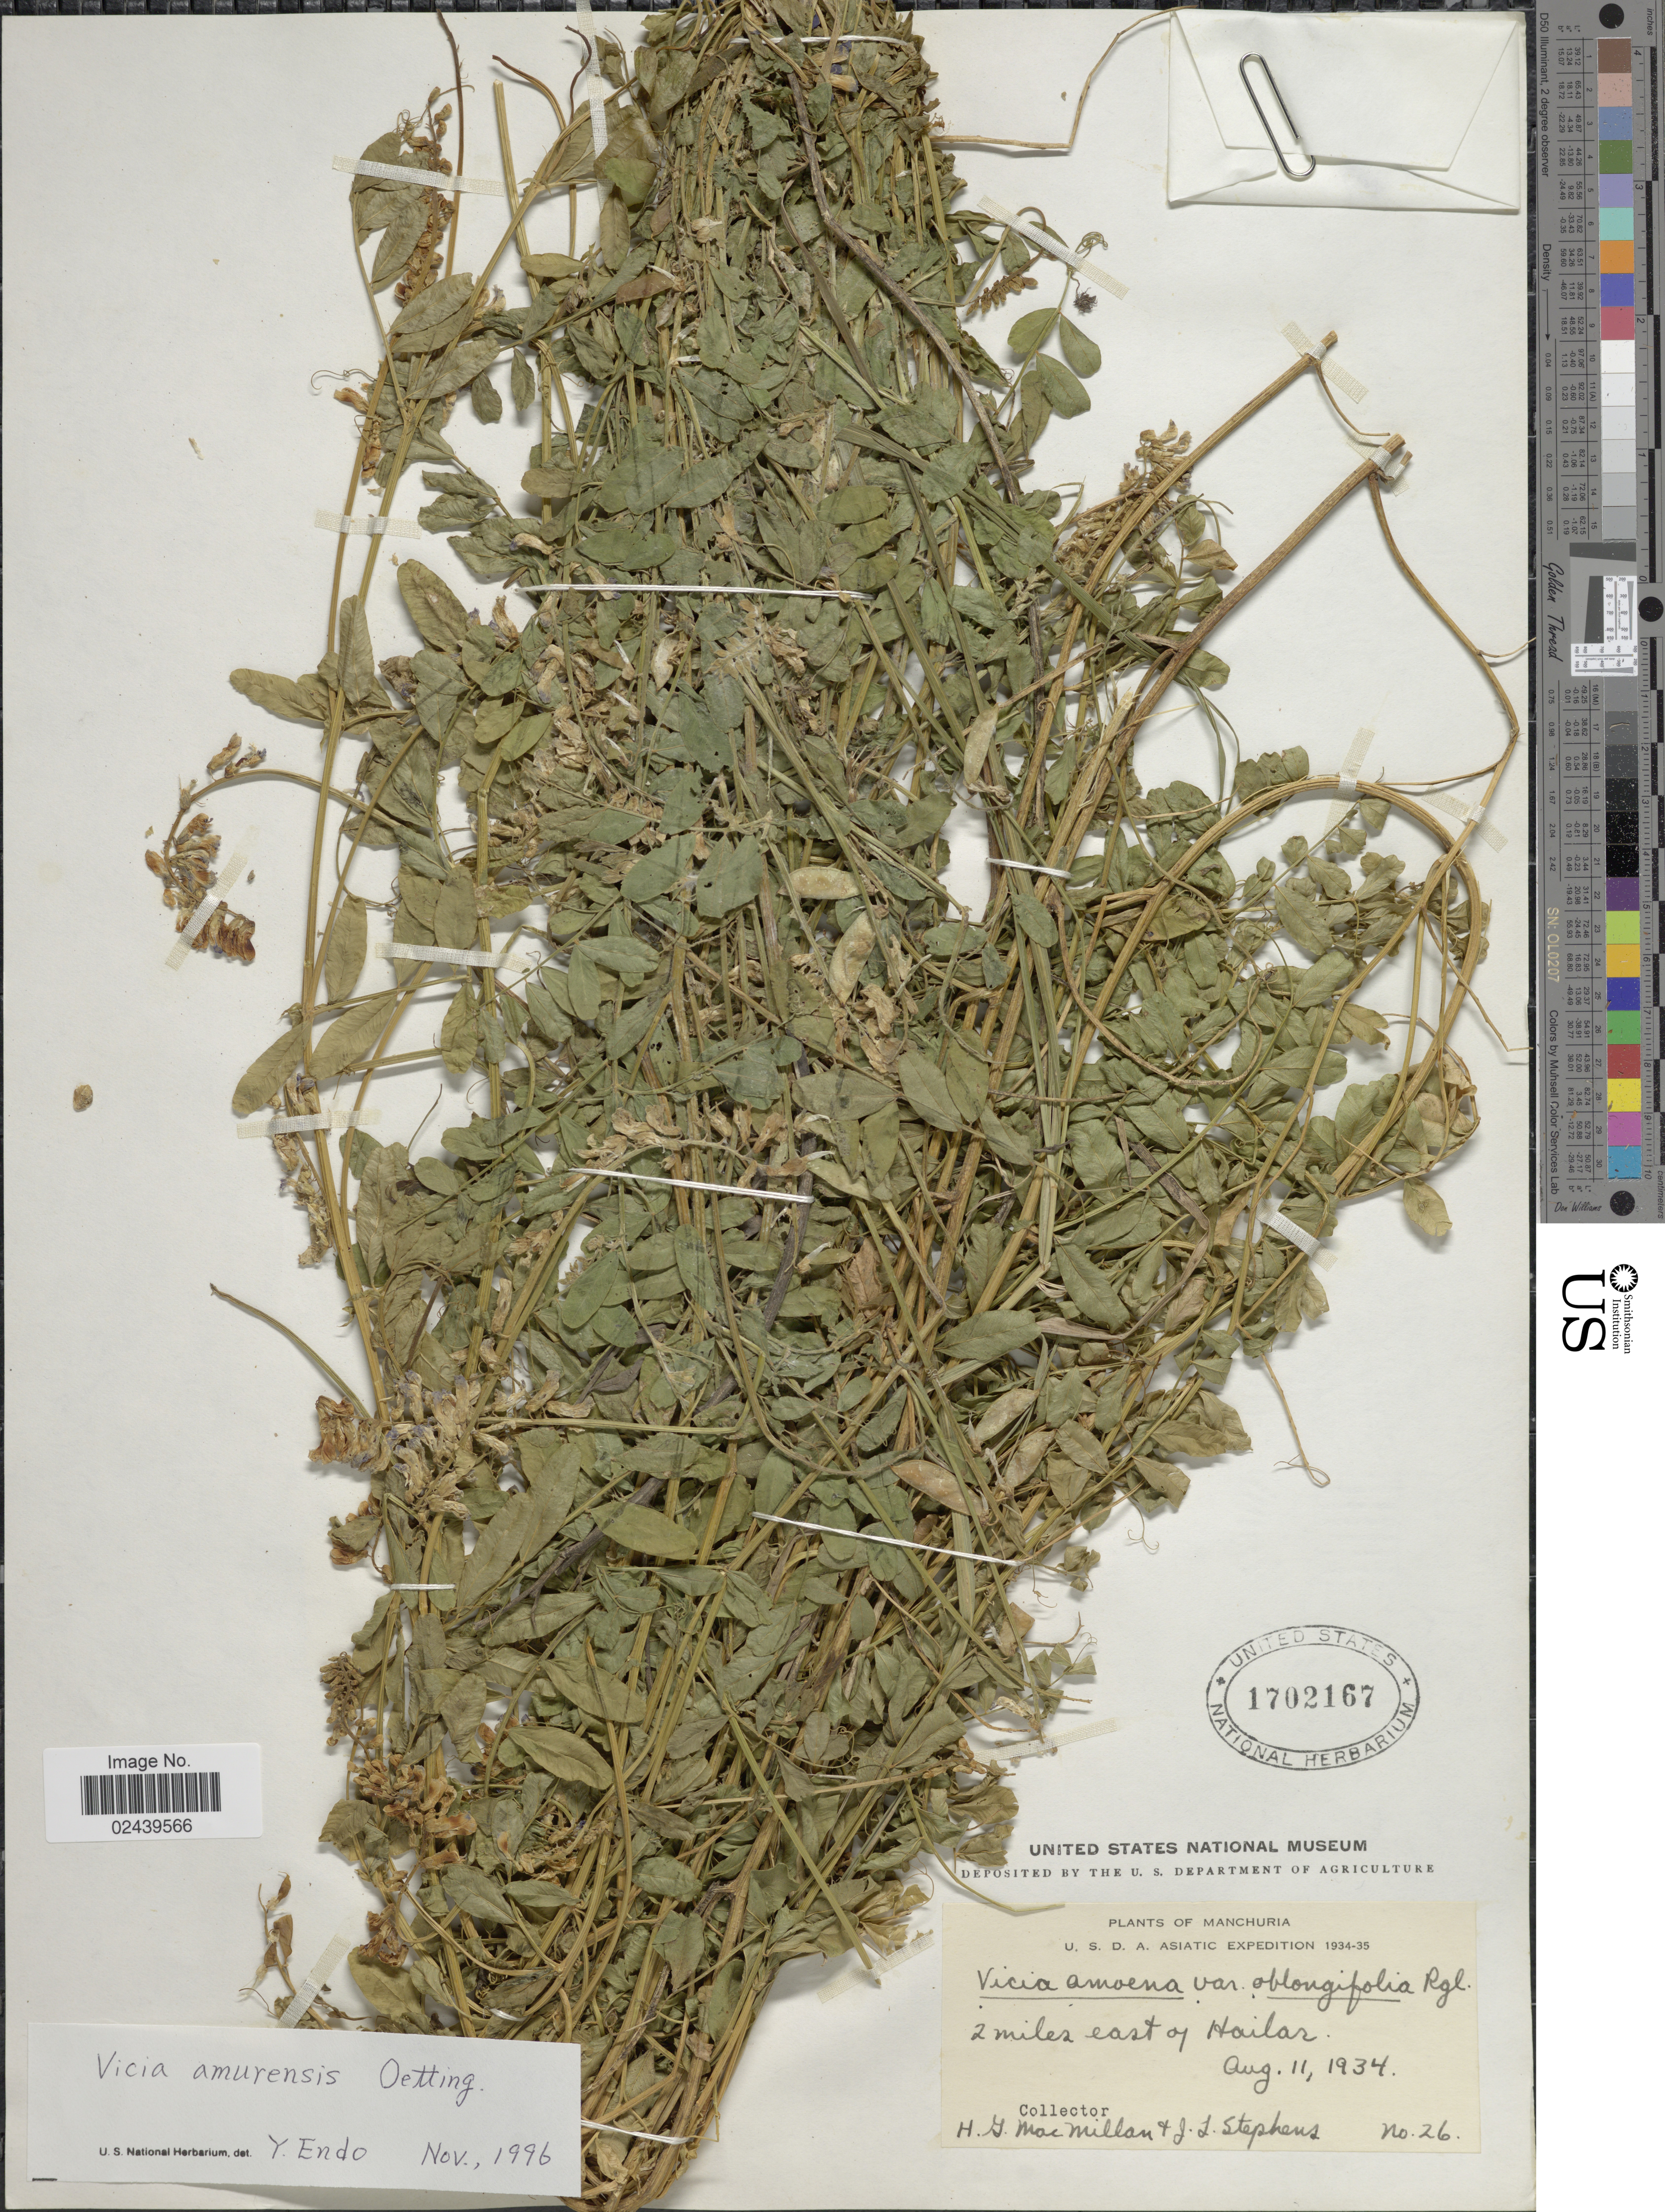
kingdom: Plantae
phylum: Tracheophyta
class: Magnoliopsida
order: Fabales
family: Fabaceae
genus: Vicia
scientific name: Vicia amurensis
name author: Oett.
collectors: H. MacMillan & J. Stephens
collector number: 26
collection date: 1934-08-11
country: China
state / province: Nei Monggol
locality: Manchuria. 2 miles east of Hailar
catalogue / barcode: US 1702167